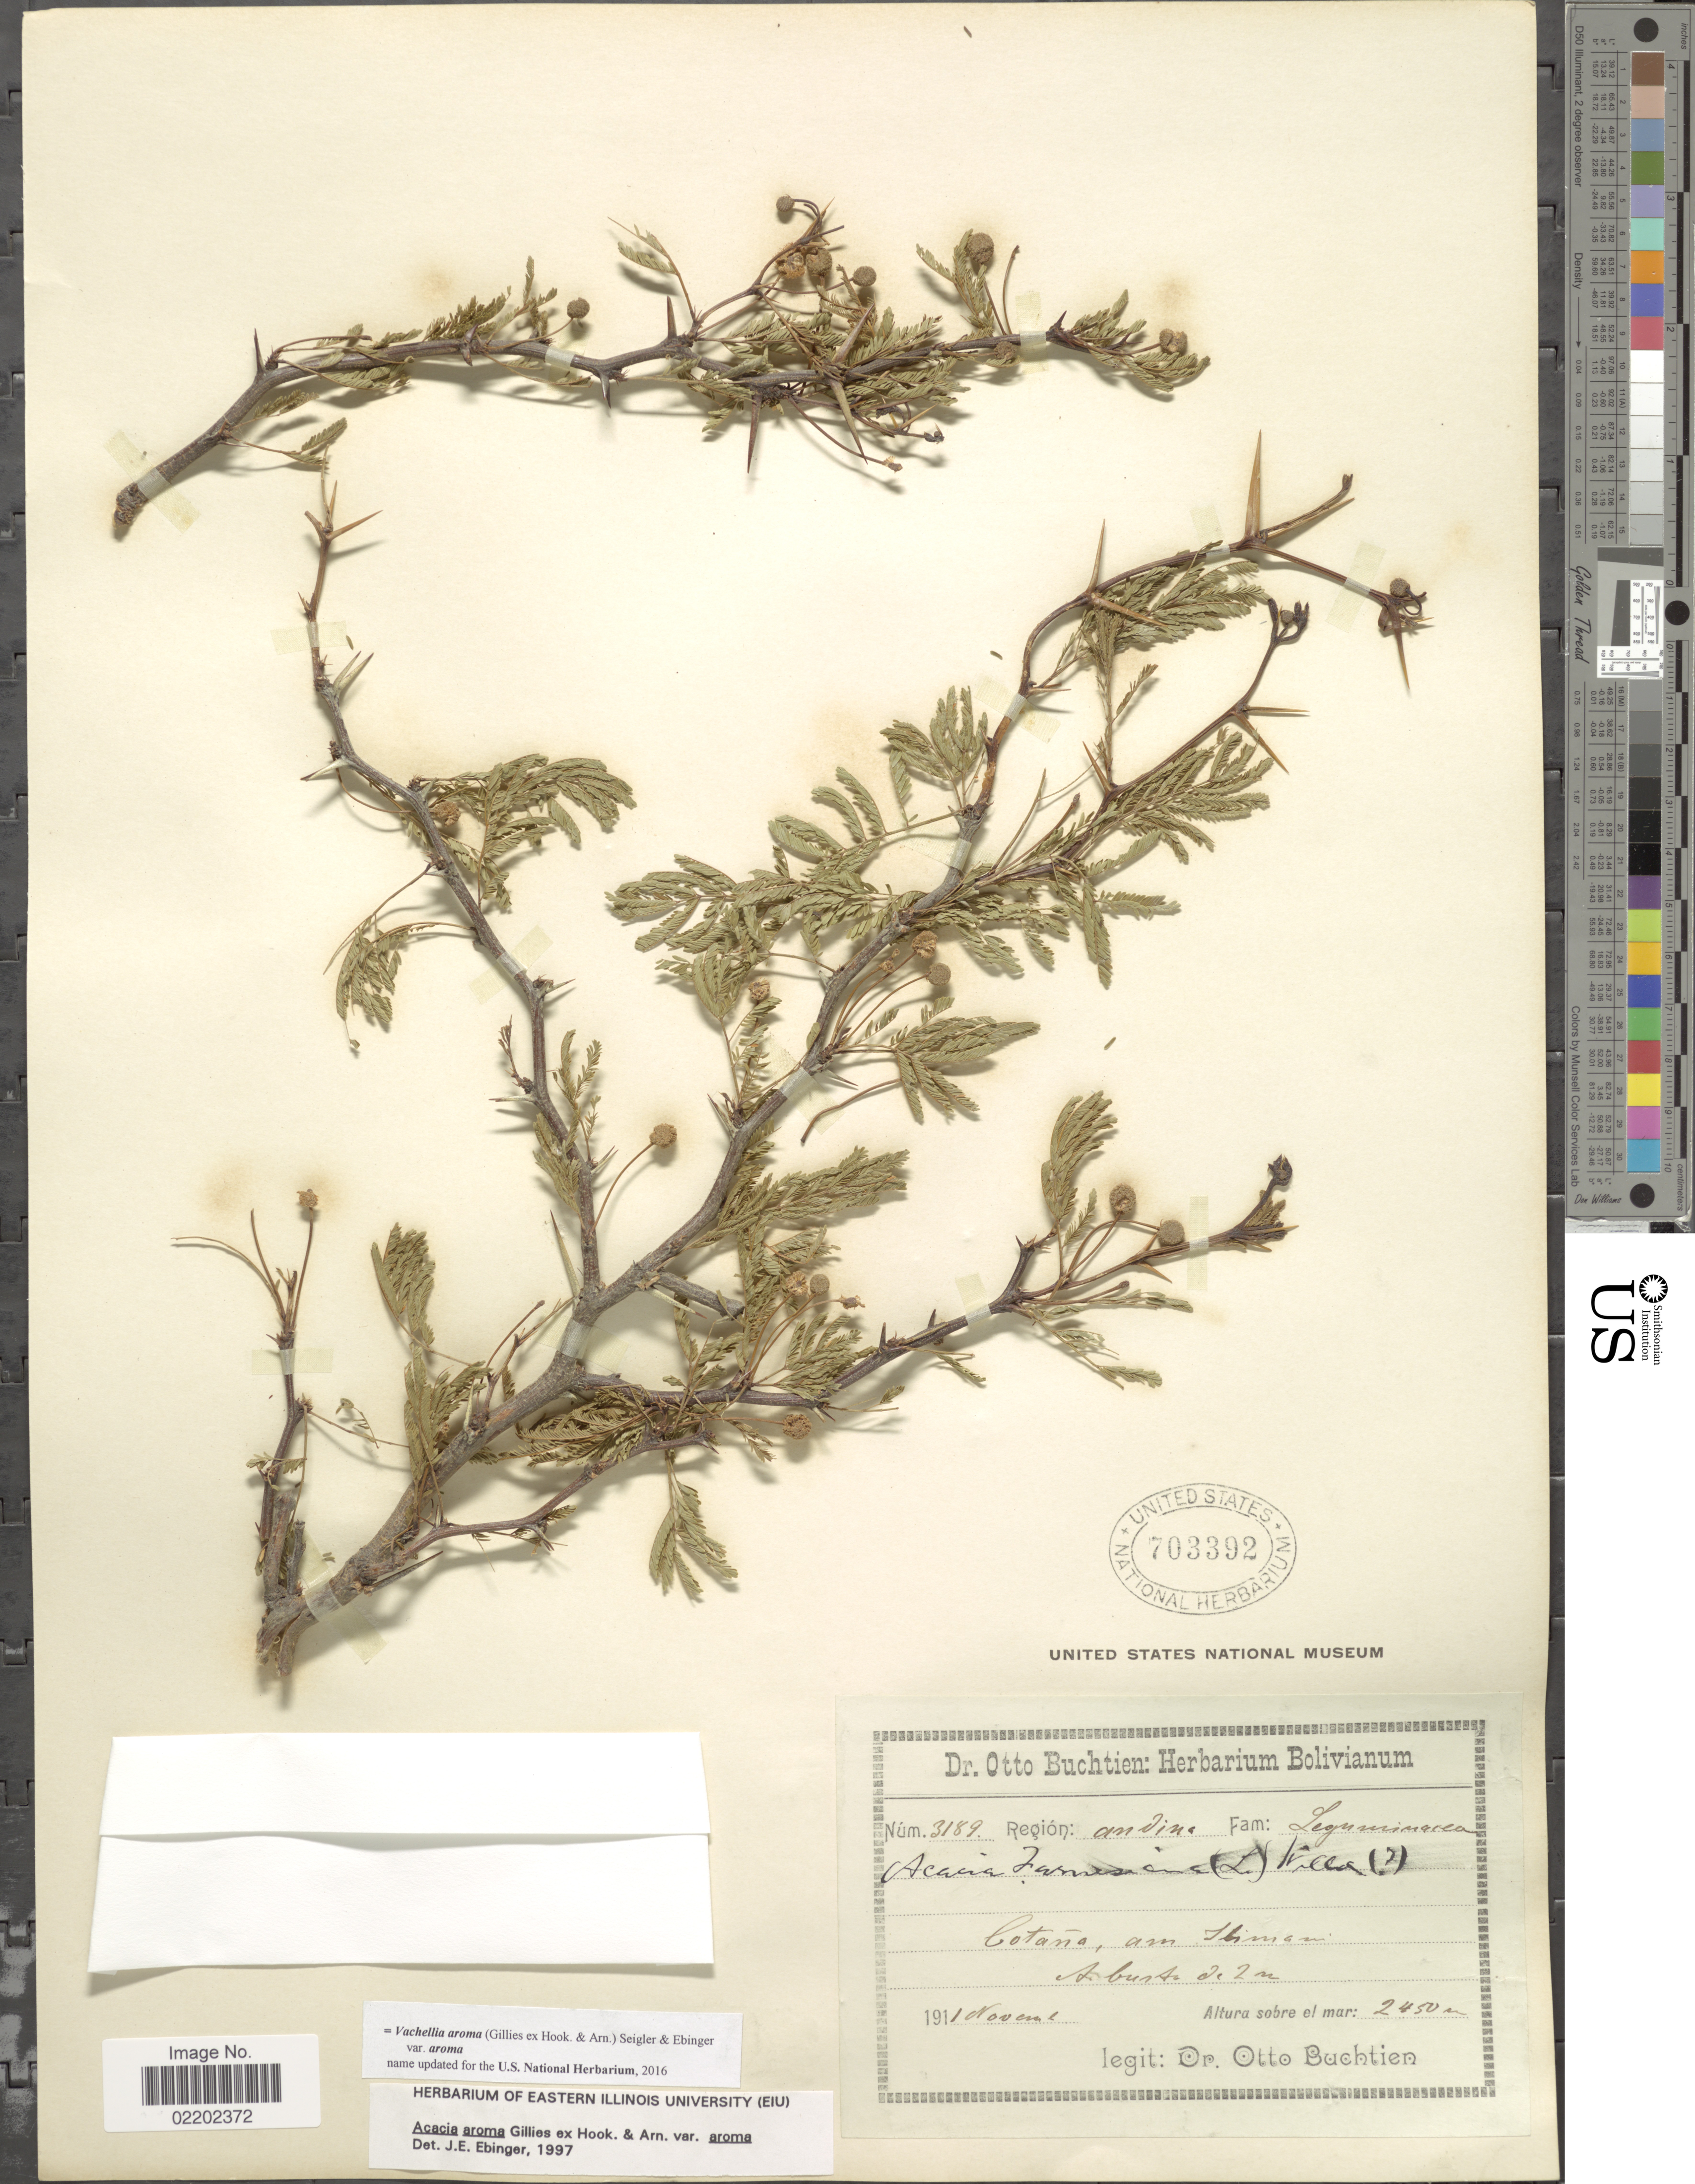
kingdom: Plantae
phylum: Tracheophyta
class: Magnoliopsida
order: Fabales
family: Fabaceae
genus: Vachellia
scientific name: Vachellia aroma var. aroma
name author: (Gillies ex Hook. & Arn.) Seigler & Ebinger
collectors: O. Buchtien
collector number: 3189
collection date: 1911-11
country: Bolivia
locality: Región: andine, Cotaña, am Ibiman, Arbusto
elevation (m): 2450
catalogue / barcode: US 703392